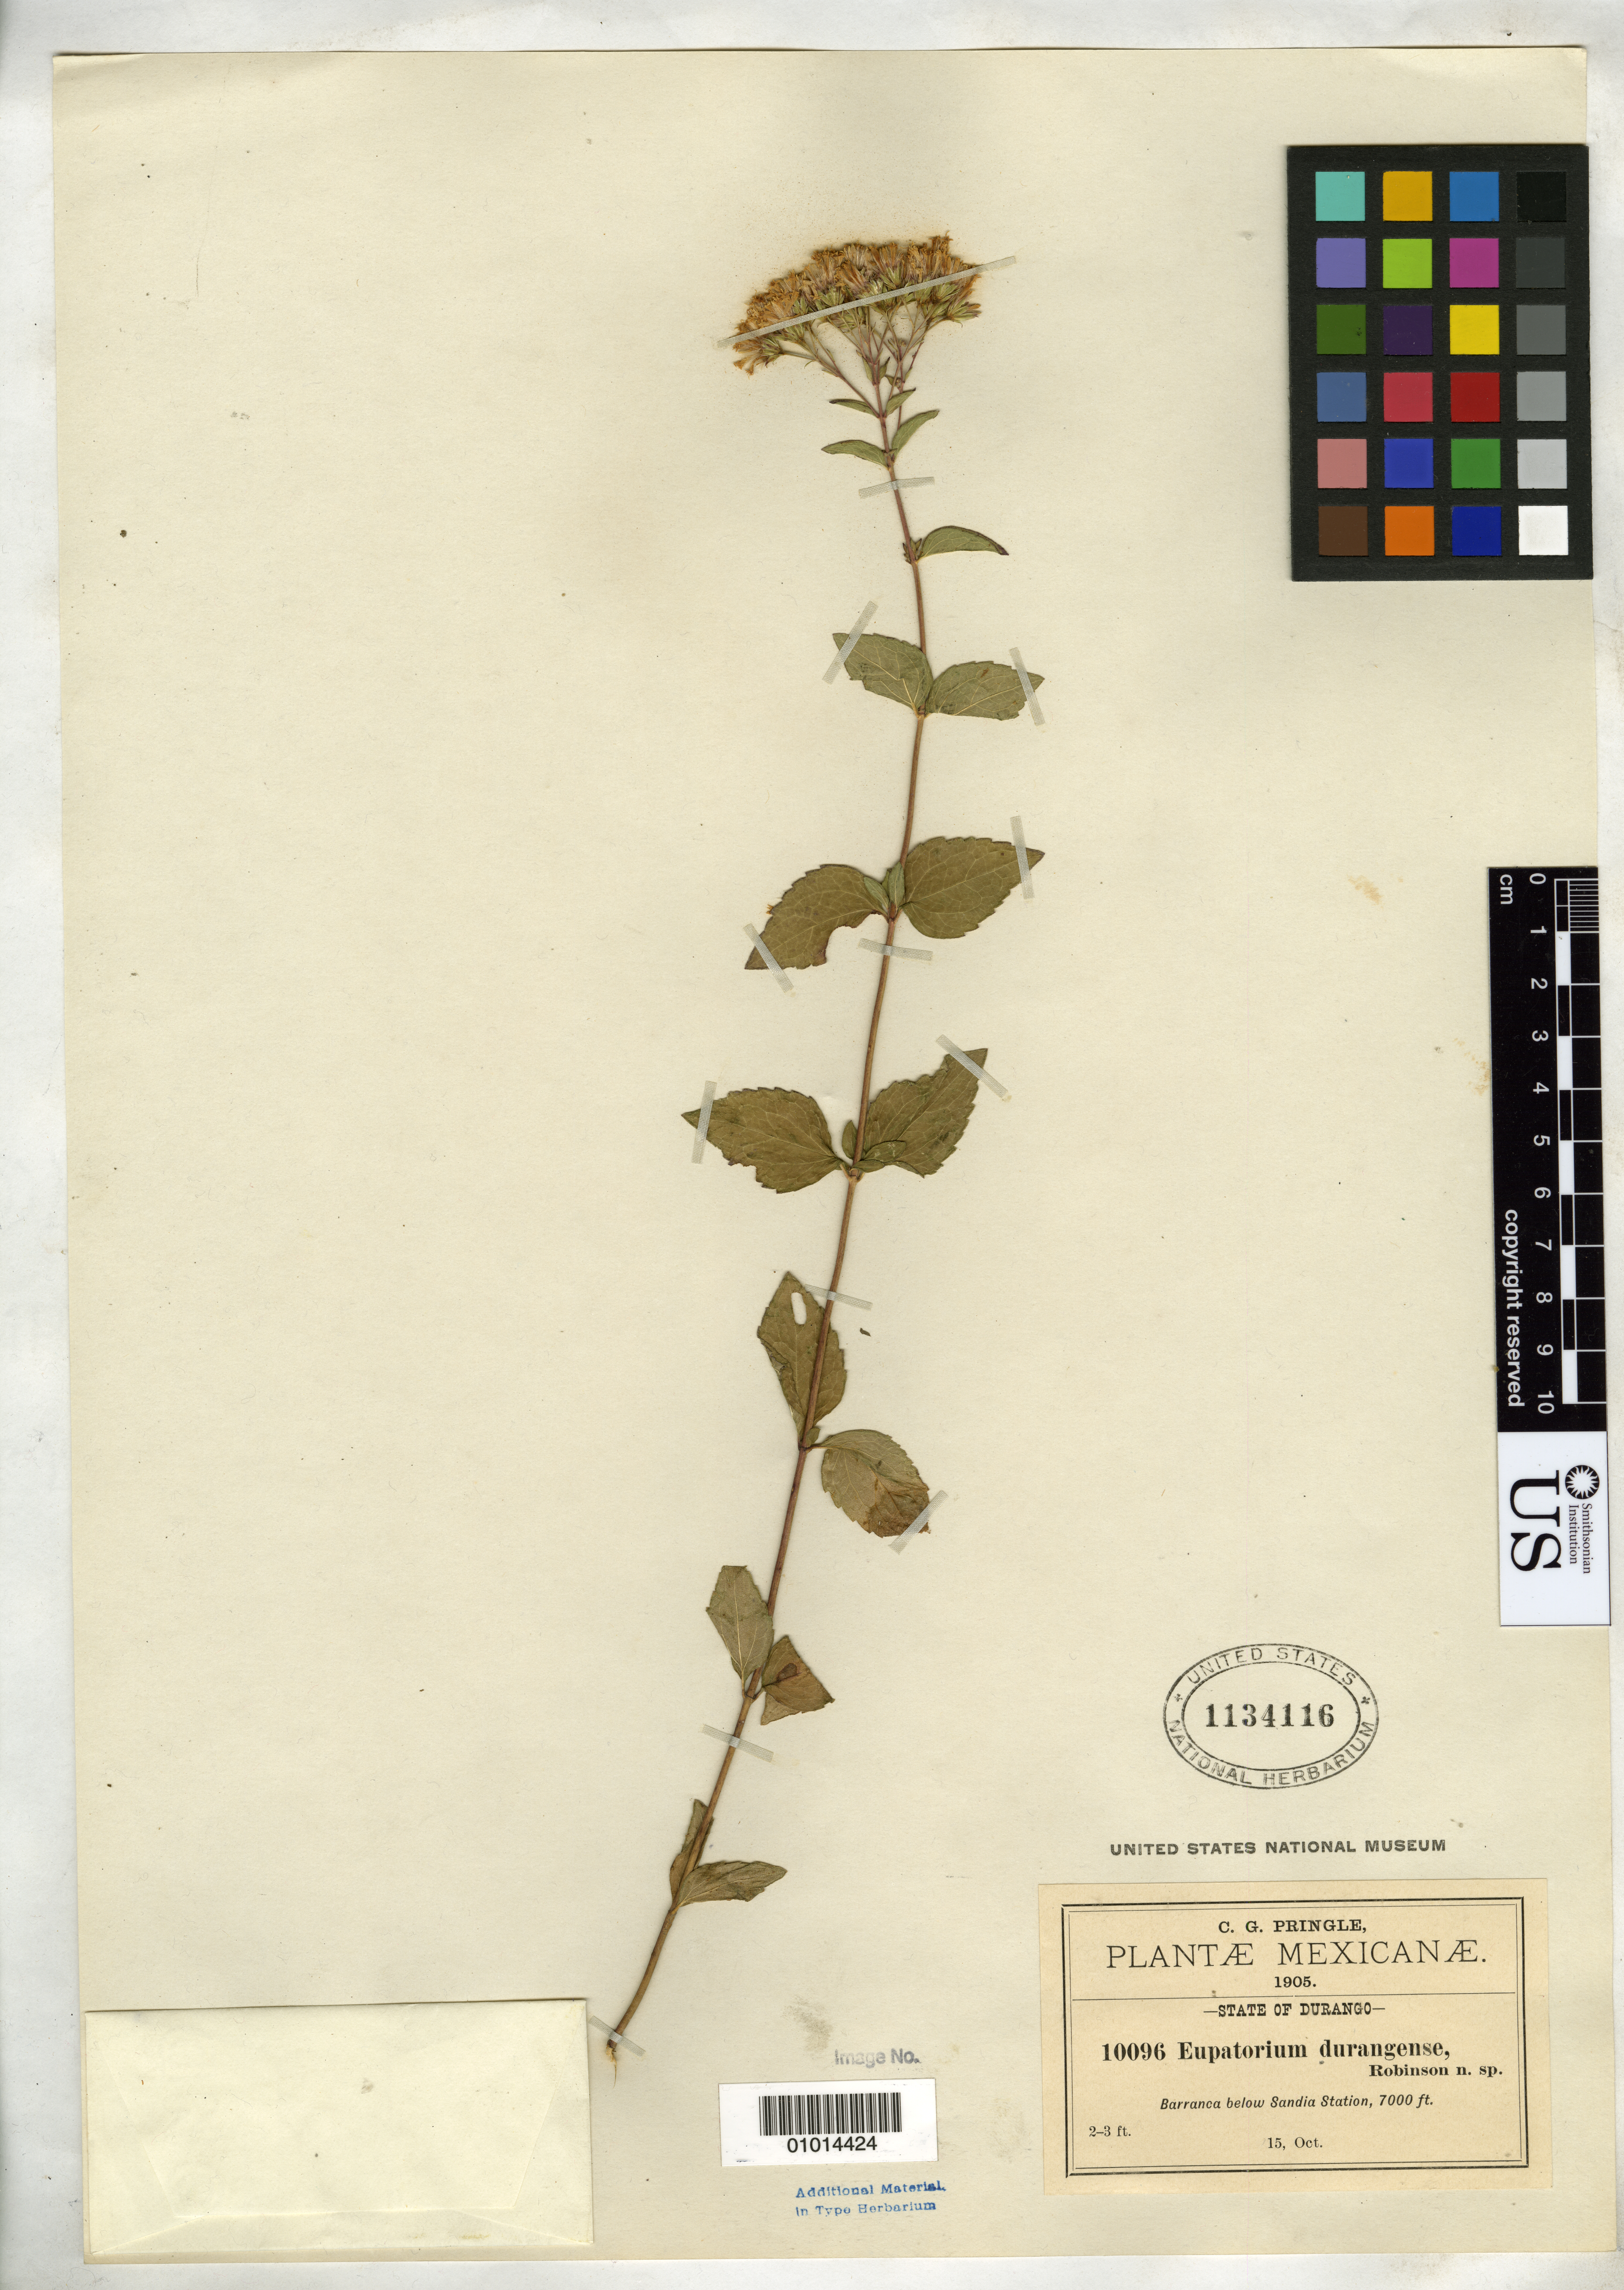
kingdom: Plantae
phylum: Tracheophyta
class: Magnoliopsida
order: Asterales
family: Asteraceae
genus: Eupatorium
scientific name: Eupatorium durangense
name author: B.L. Rob.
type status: Isotype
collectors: C. G. Pringle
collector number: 10096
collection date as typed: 15 Oct 1905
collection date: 1905-10-15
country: Mexico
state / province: Durango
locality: Barranca below Sandia Station.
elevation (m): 2134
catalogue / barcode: US 1134116